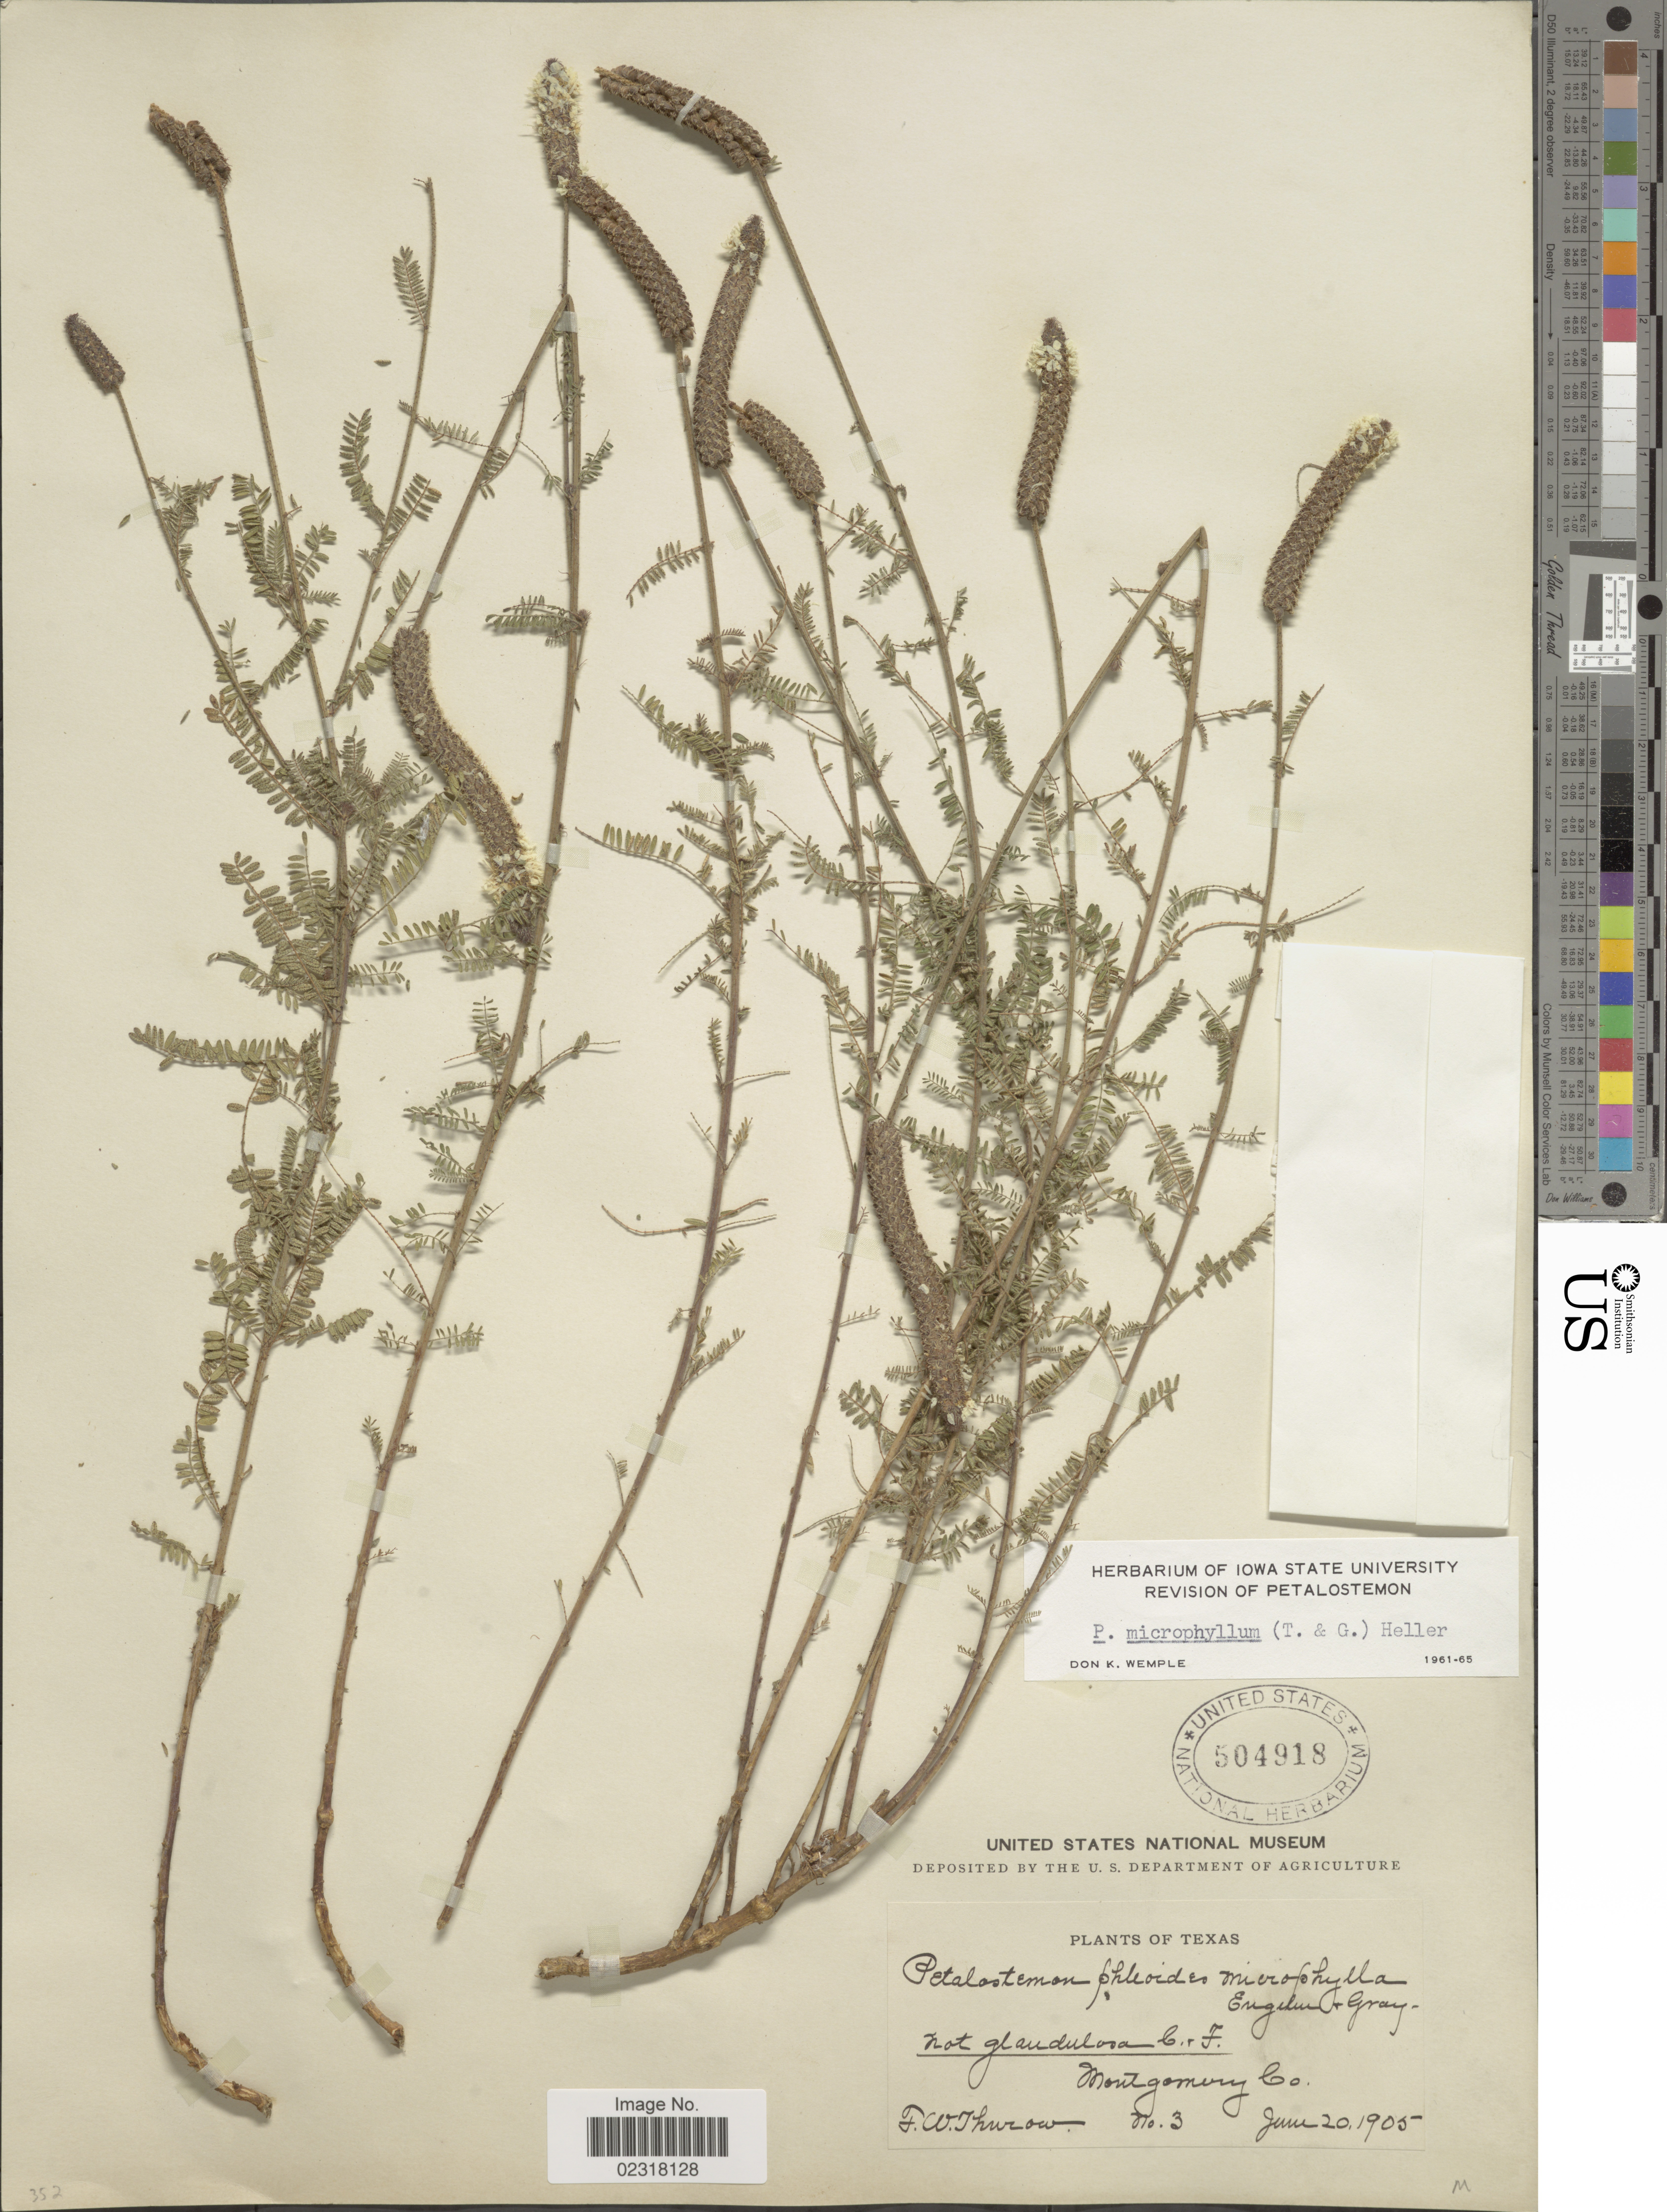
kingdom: Plantae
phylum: Tracheophyta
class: Magnoliopsida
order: Fabales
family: Fabaceae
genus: Dalea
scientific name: Dalea phleoides var. microphylla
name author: (Torr. & A. Gray) Barneby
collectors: F. W. Thurow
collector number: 3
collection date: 1905-06-20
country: United States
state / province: Texas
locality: Montgomery Co.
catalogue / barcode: US 504918